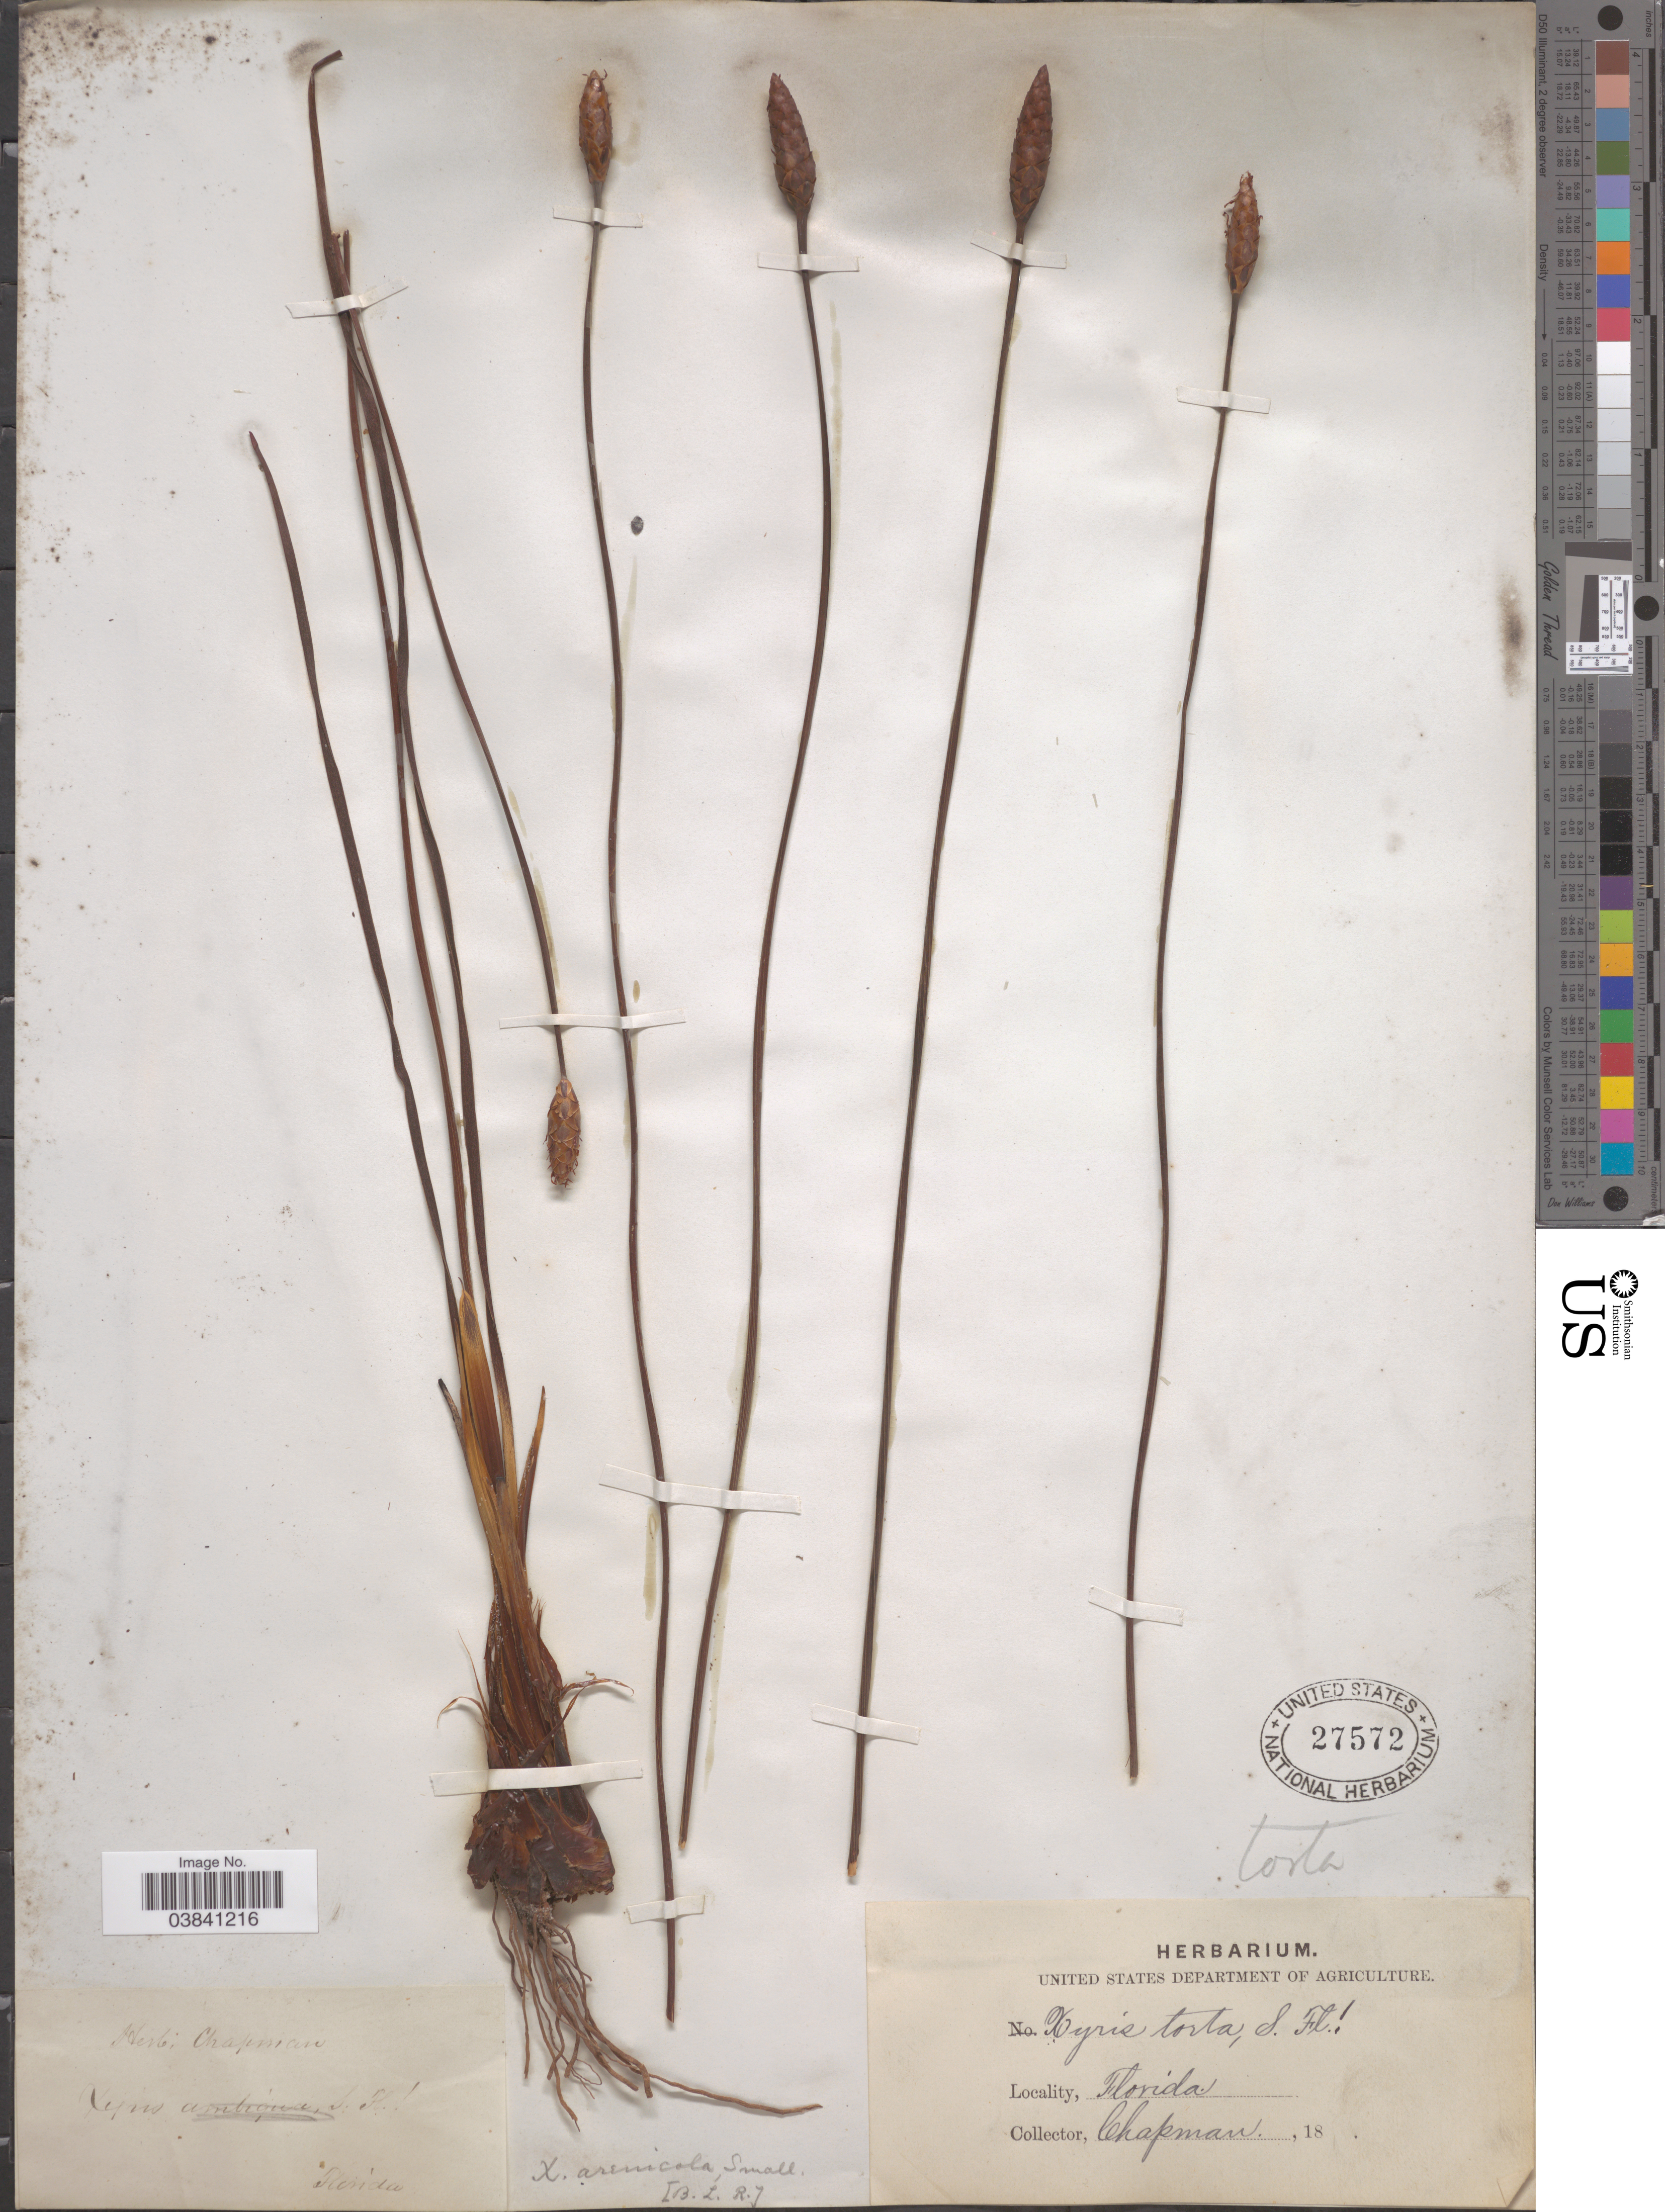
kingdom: Plantae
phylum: Tracheophyta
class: Liliopsida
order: Poales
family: Xyridaceae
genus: Xyris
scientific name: Xyris caroliniana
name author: Walter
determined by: Strong, Mark T., (BOT), Smithsonian Institution - National Museum of Natural History (UNITED STATES)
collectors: A. Chapman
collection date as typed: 18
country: United States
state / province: Florida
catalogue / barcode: US 27572